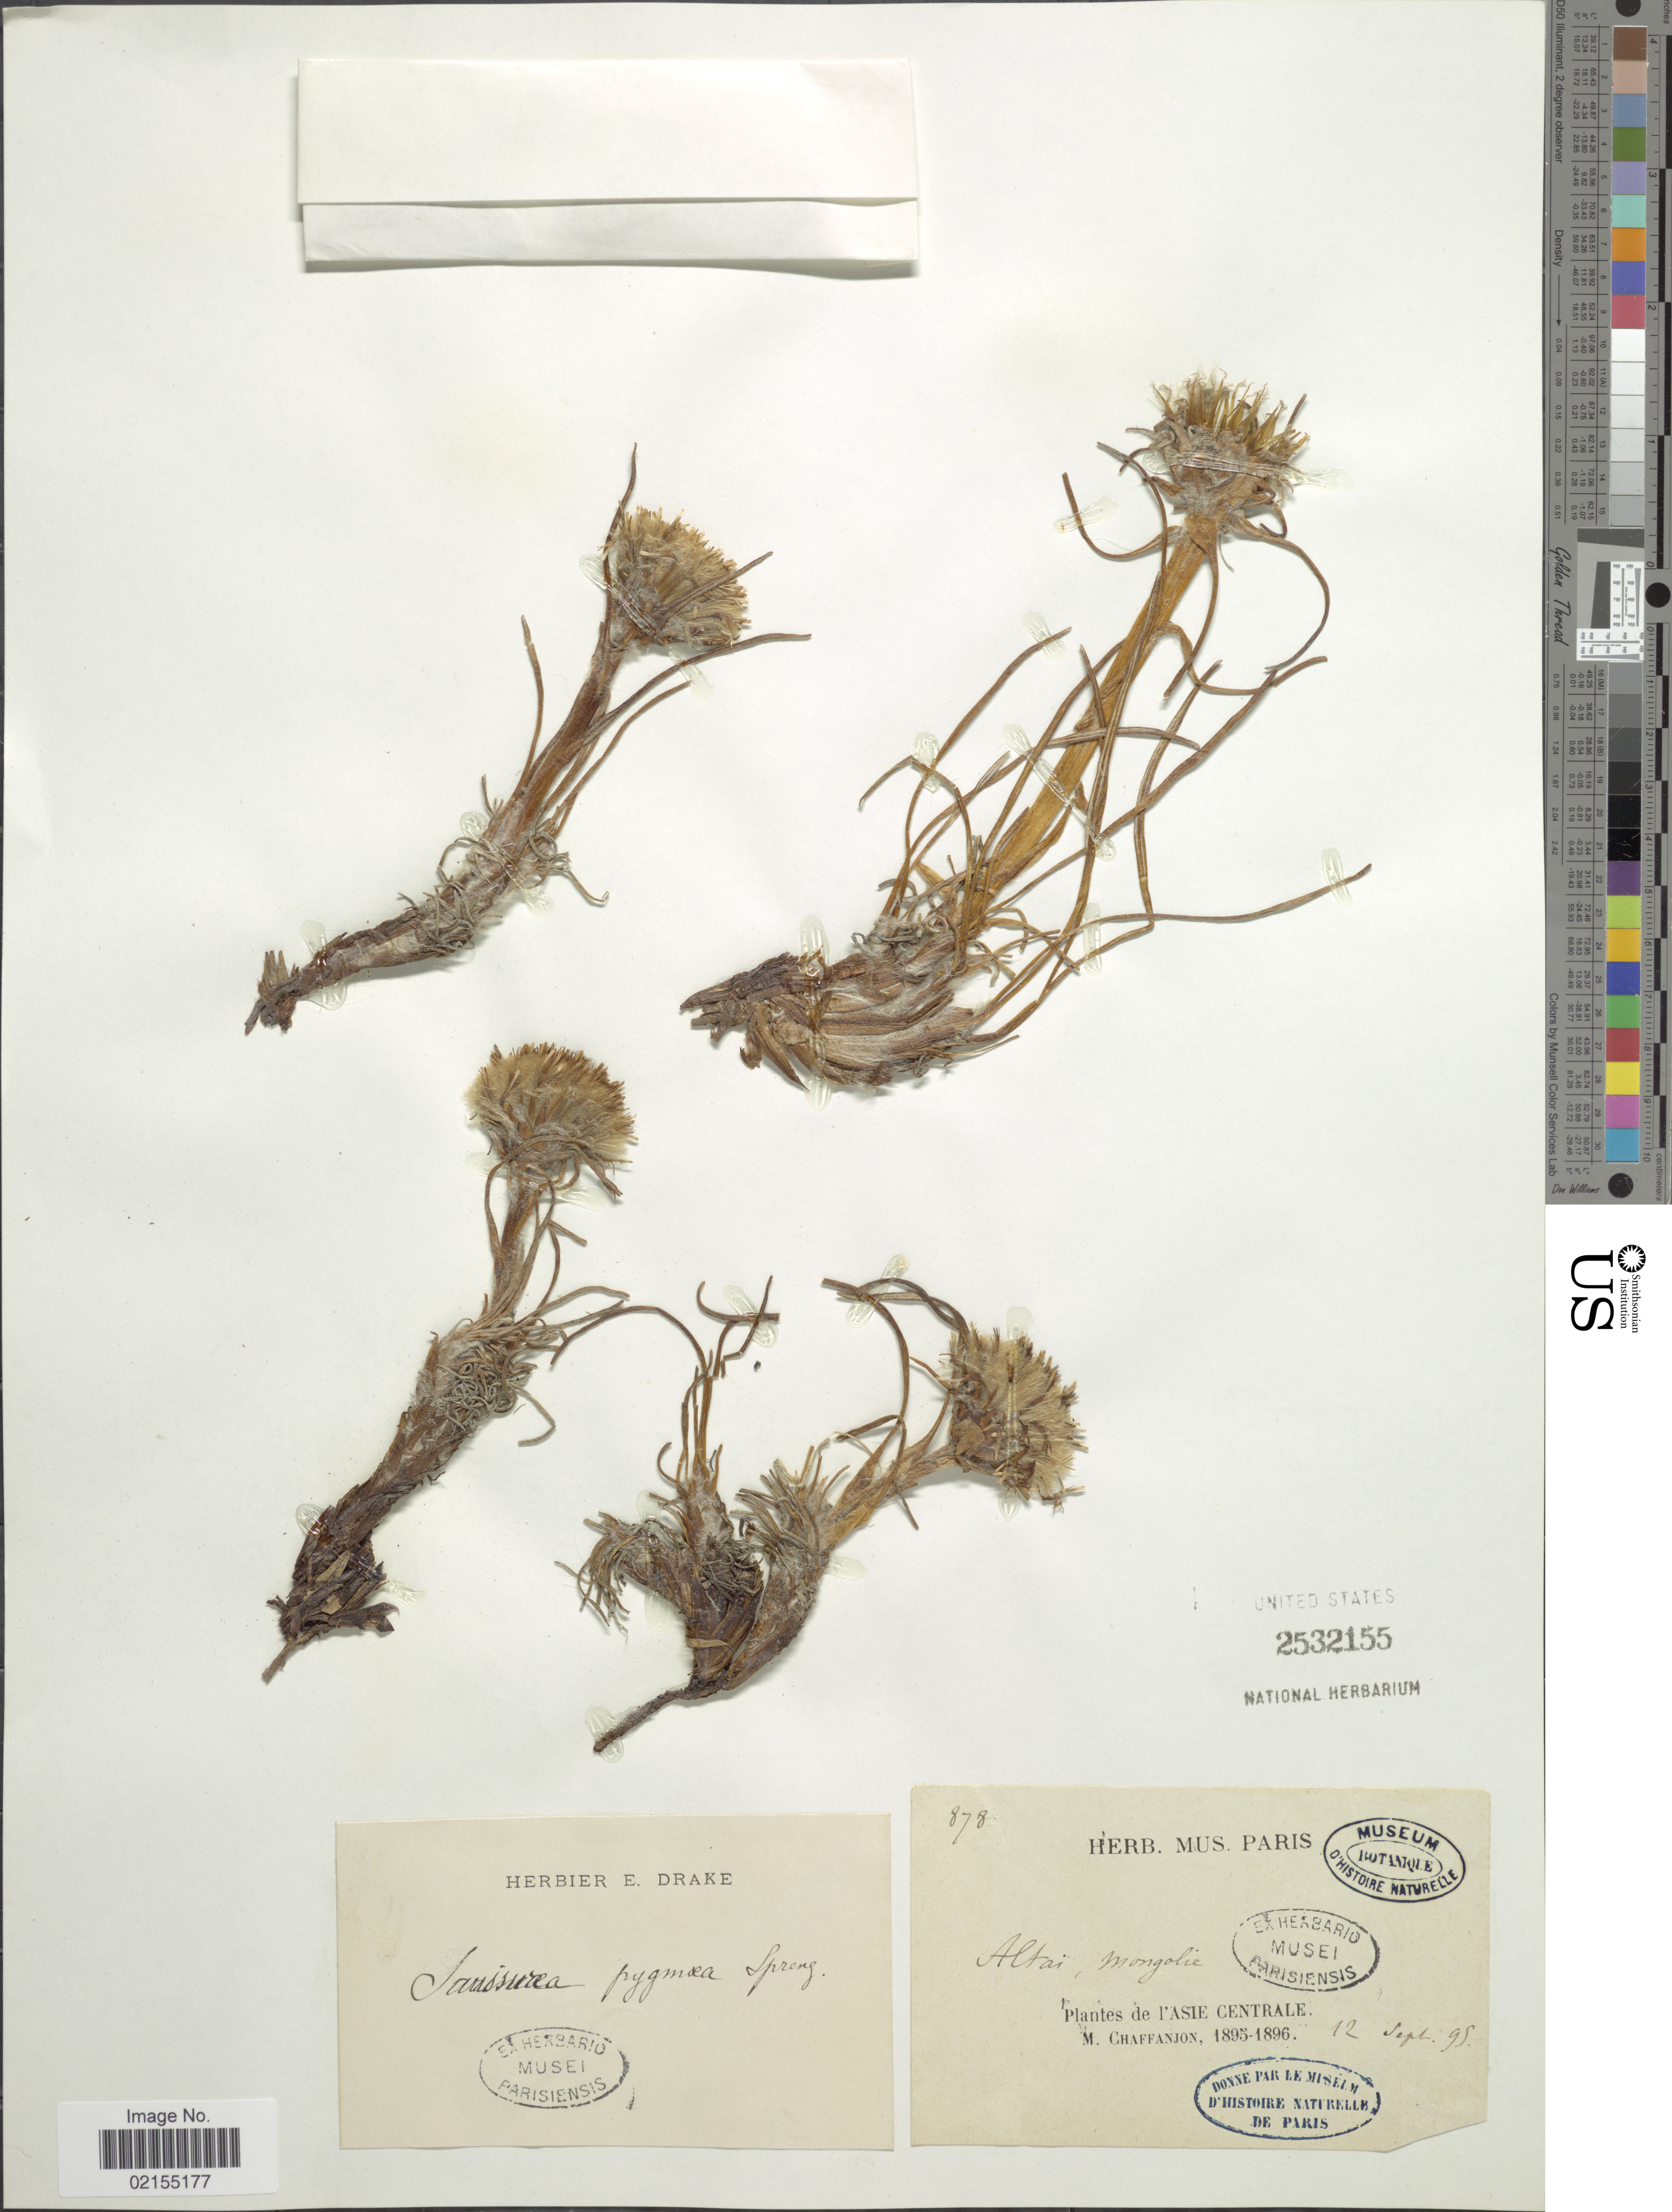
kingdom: Plantae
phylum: Tracheophyta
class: Magnoliopsida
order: Asterales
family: Asteraceae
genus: Saussurea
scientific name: Saussurea schanginiana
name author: (Wydler) Fisch. ex Herd.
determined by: Chen, Yousheng S.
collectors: M. Chaffanjon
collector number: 878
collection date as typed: Transcribed d/m/y: 12/9/95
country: Mongolia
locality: Altai, Mongolia, De l' Asie Centrale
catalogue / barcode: US 2532155